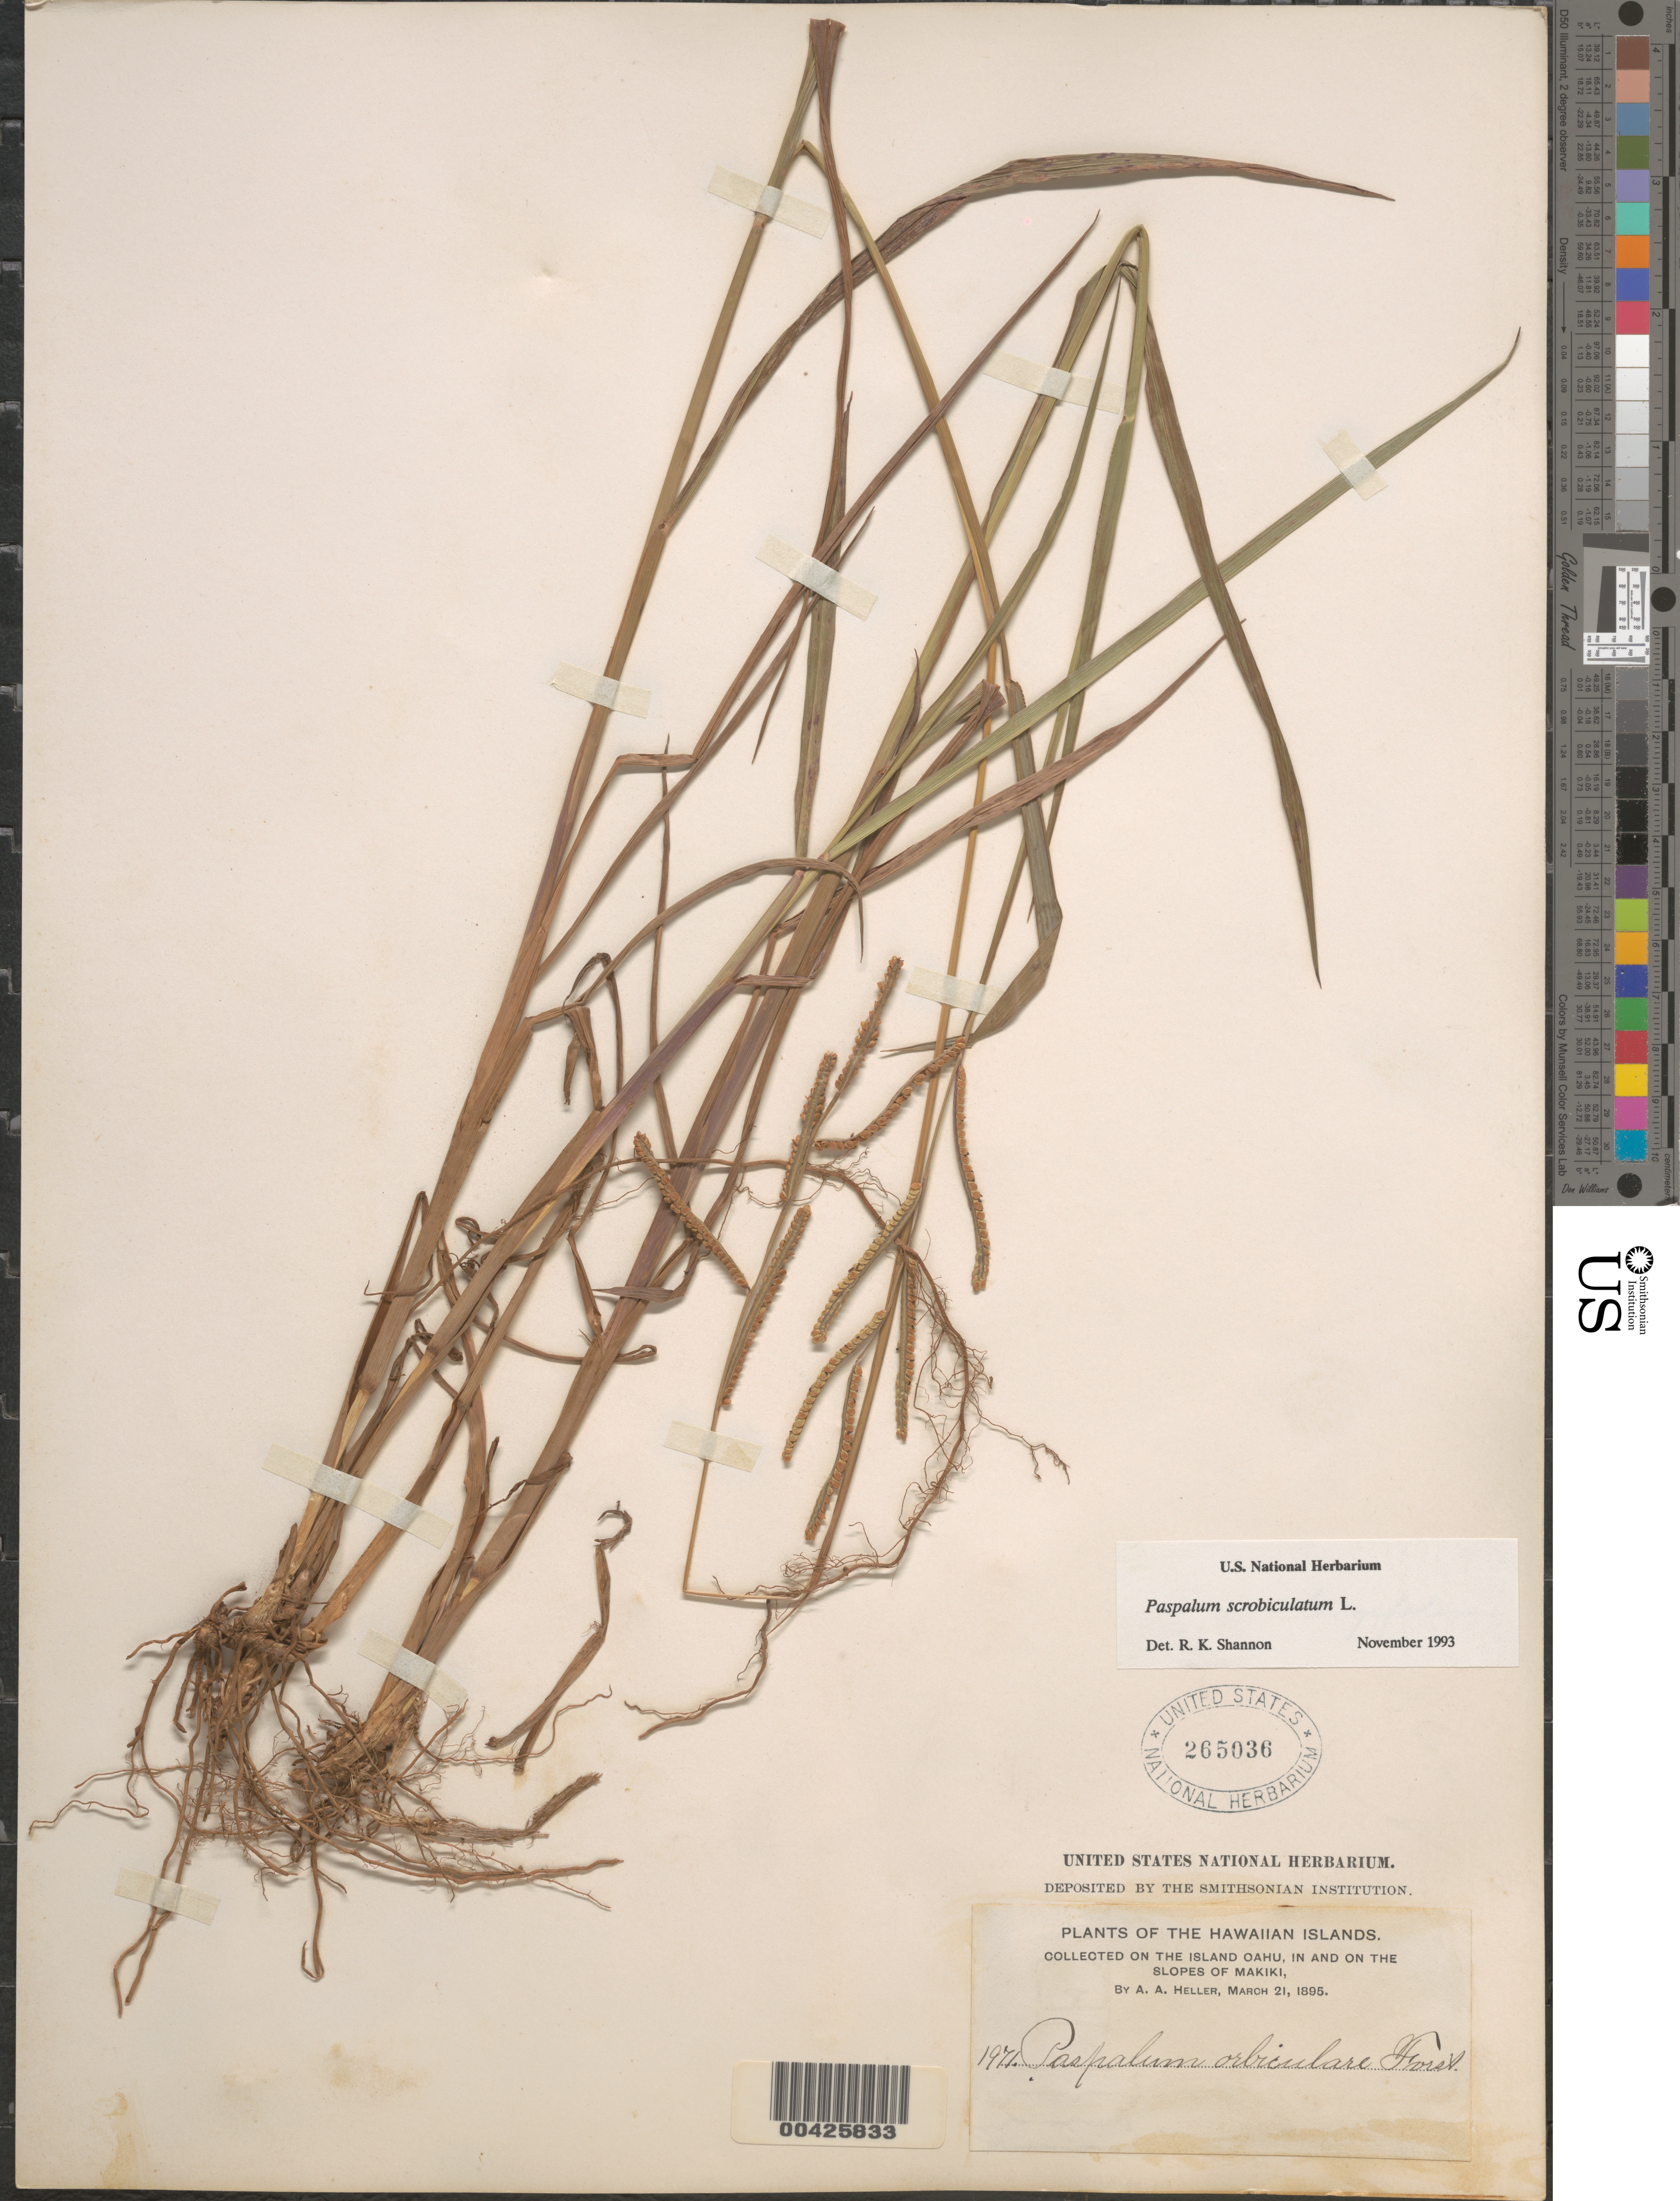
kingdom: Plantae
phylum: Tracheophyta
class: Liliopsida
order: Poales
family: Poaceae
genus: Paspalum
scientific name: Paspalum scrobiculatum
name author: L.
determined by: Shannon, R. K., (UNITED STATES)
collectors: A. A. Heller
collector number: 1971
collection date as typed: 21 Mar 1895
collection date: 1895-03-21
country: United States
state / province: Hawaii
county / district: Honolulu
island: Oahu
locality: In and on the slopes of Makiki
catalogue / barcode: US 265036